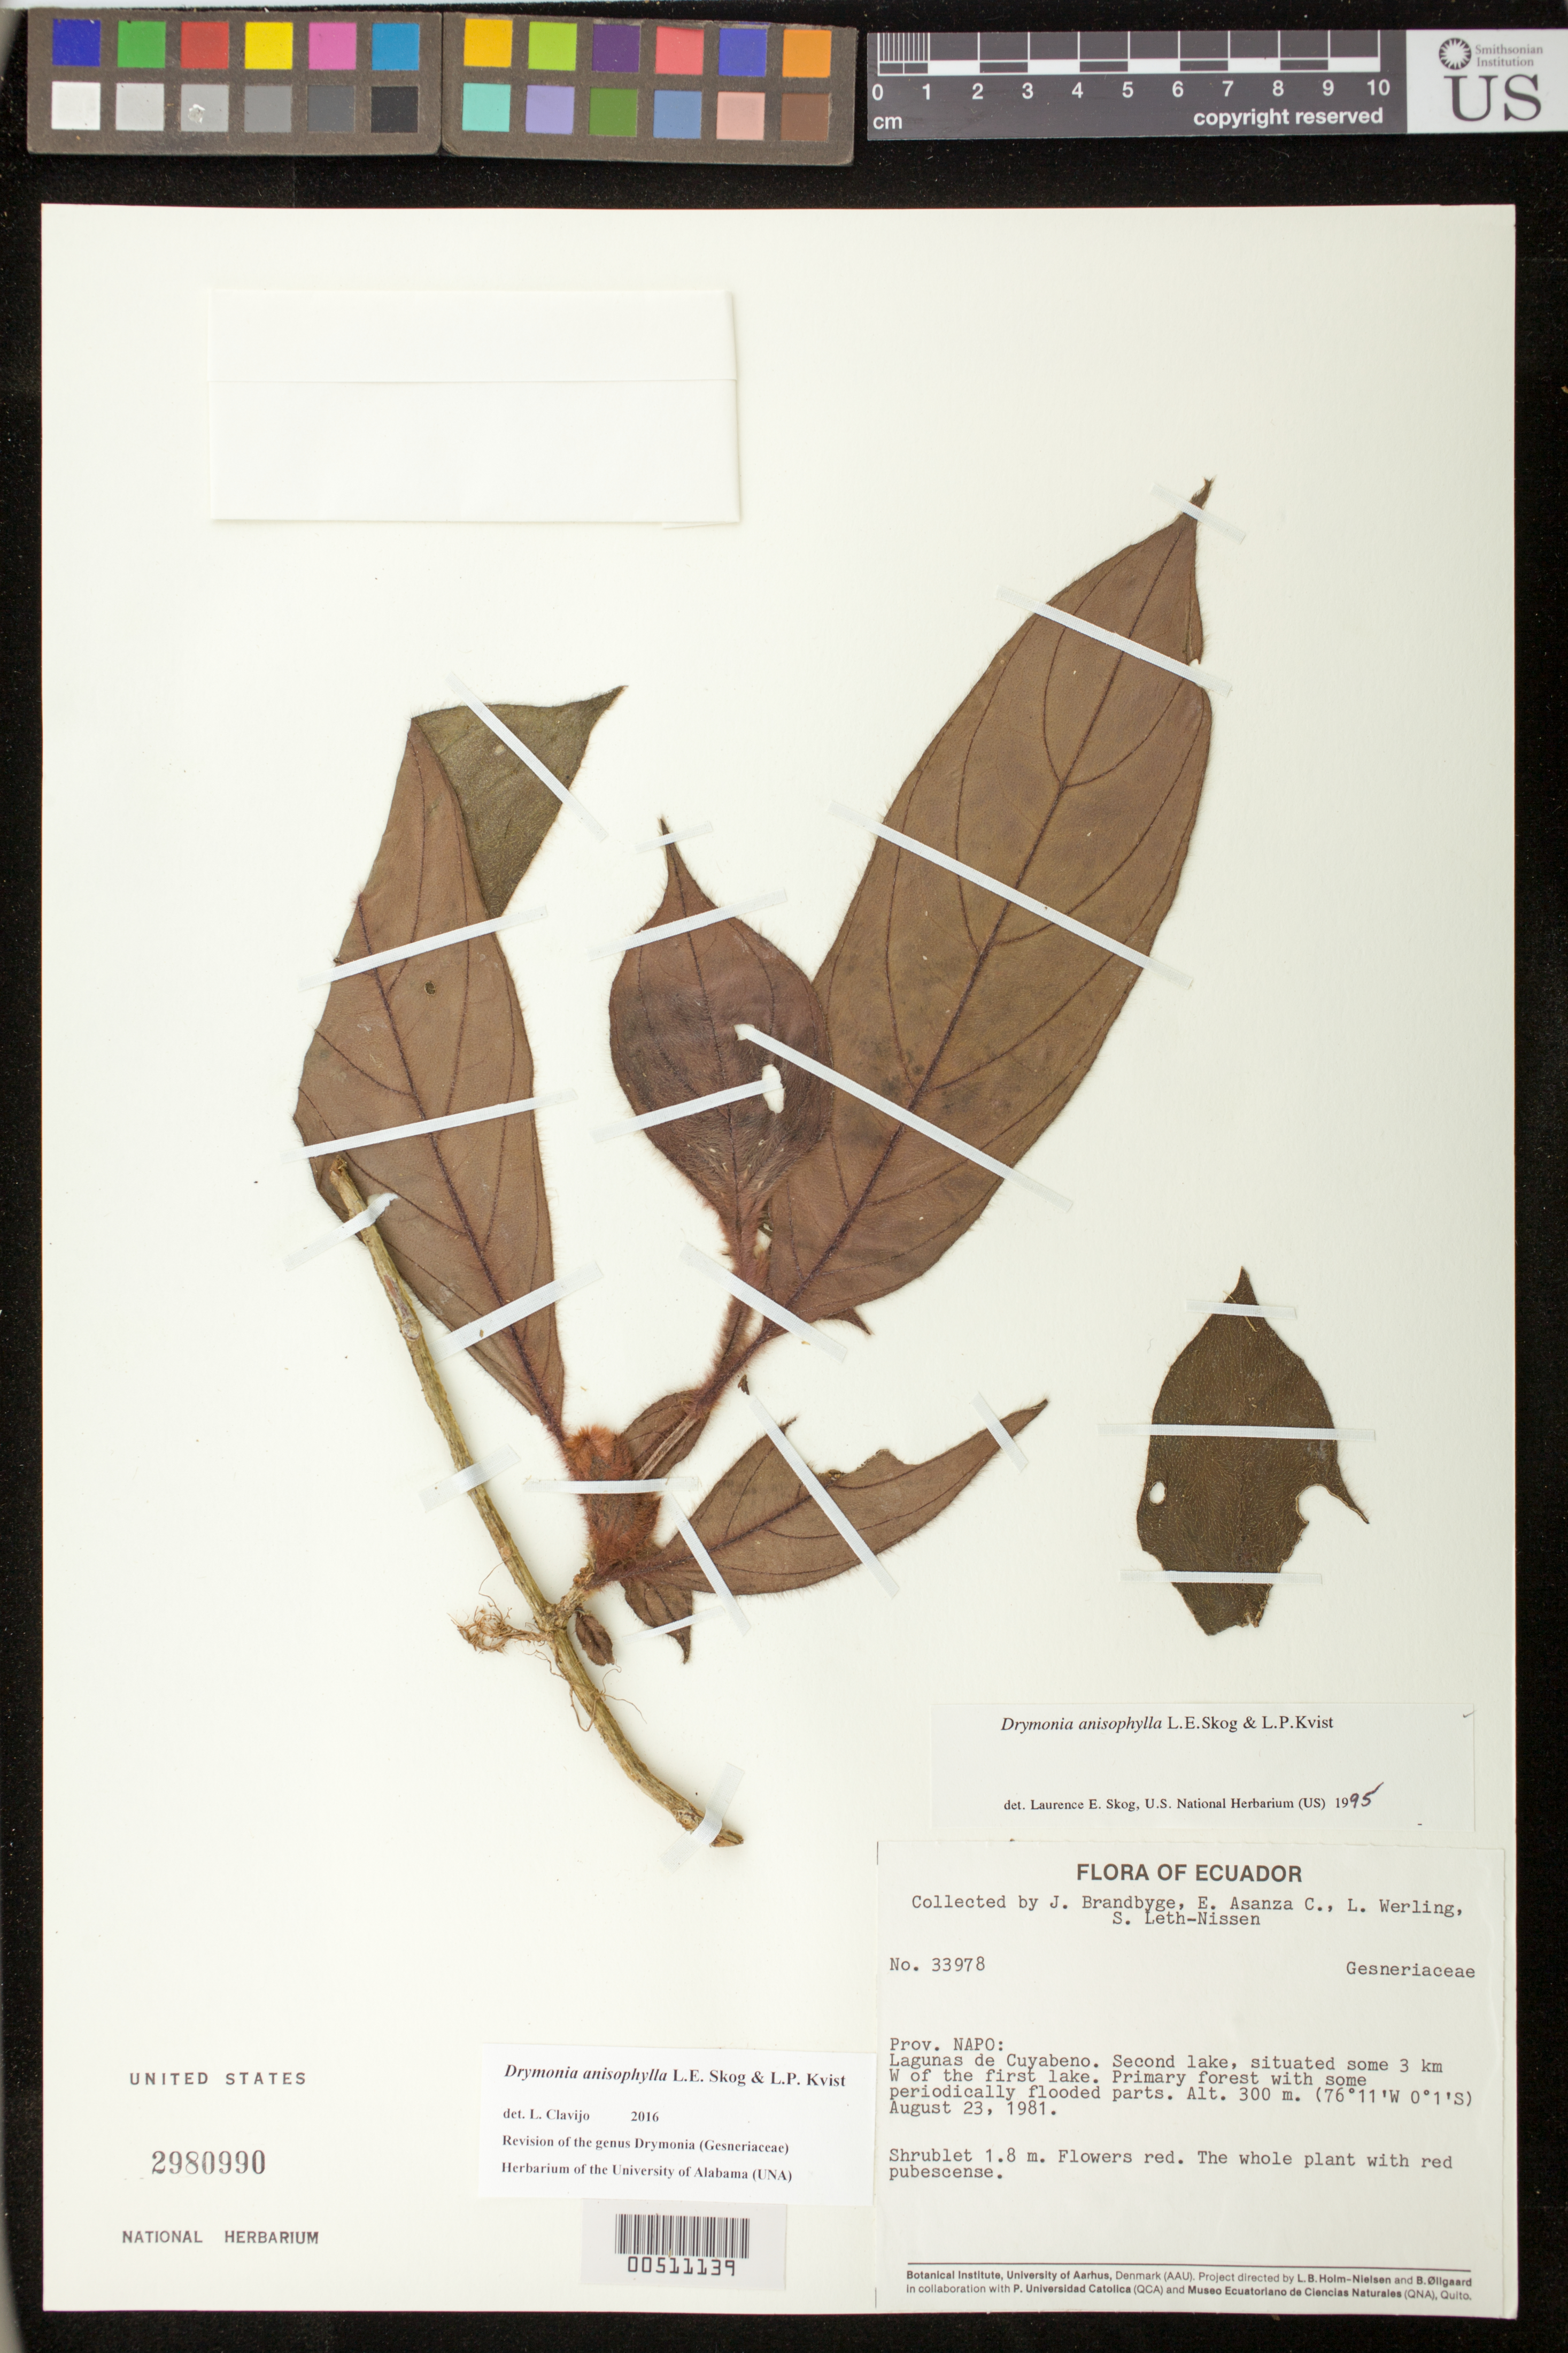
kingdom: Plantae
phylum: Tracheophyta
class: Magnoliopsida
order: Lamiales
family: Gesneriaceae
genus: Drymonia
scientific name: Drymonia anisophylla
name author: L.E. Skog & L.P. Kvist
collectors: J. Brandbyge, E. Asanza C., L. Werling & S. Leth-Nissen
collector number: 33978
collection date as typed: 23 Aug 1981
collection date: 1981-08-23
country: Ecuador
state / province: Sucumbíos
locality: ("Napo") Lagunas de Cuyabeno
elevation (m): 300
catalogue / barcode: US 2980990